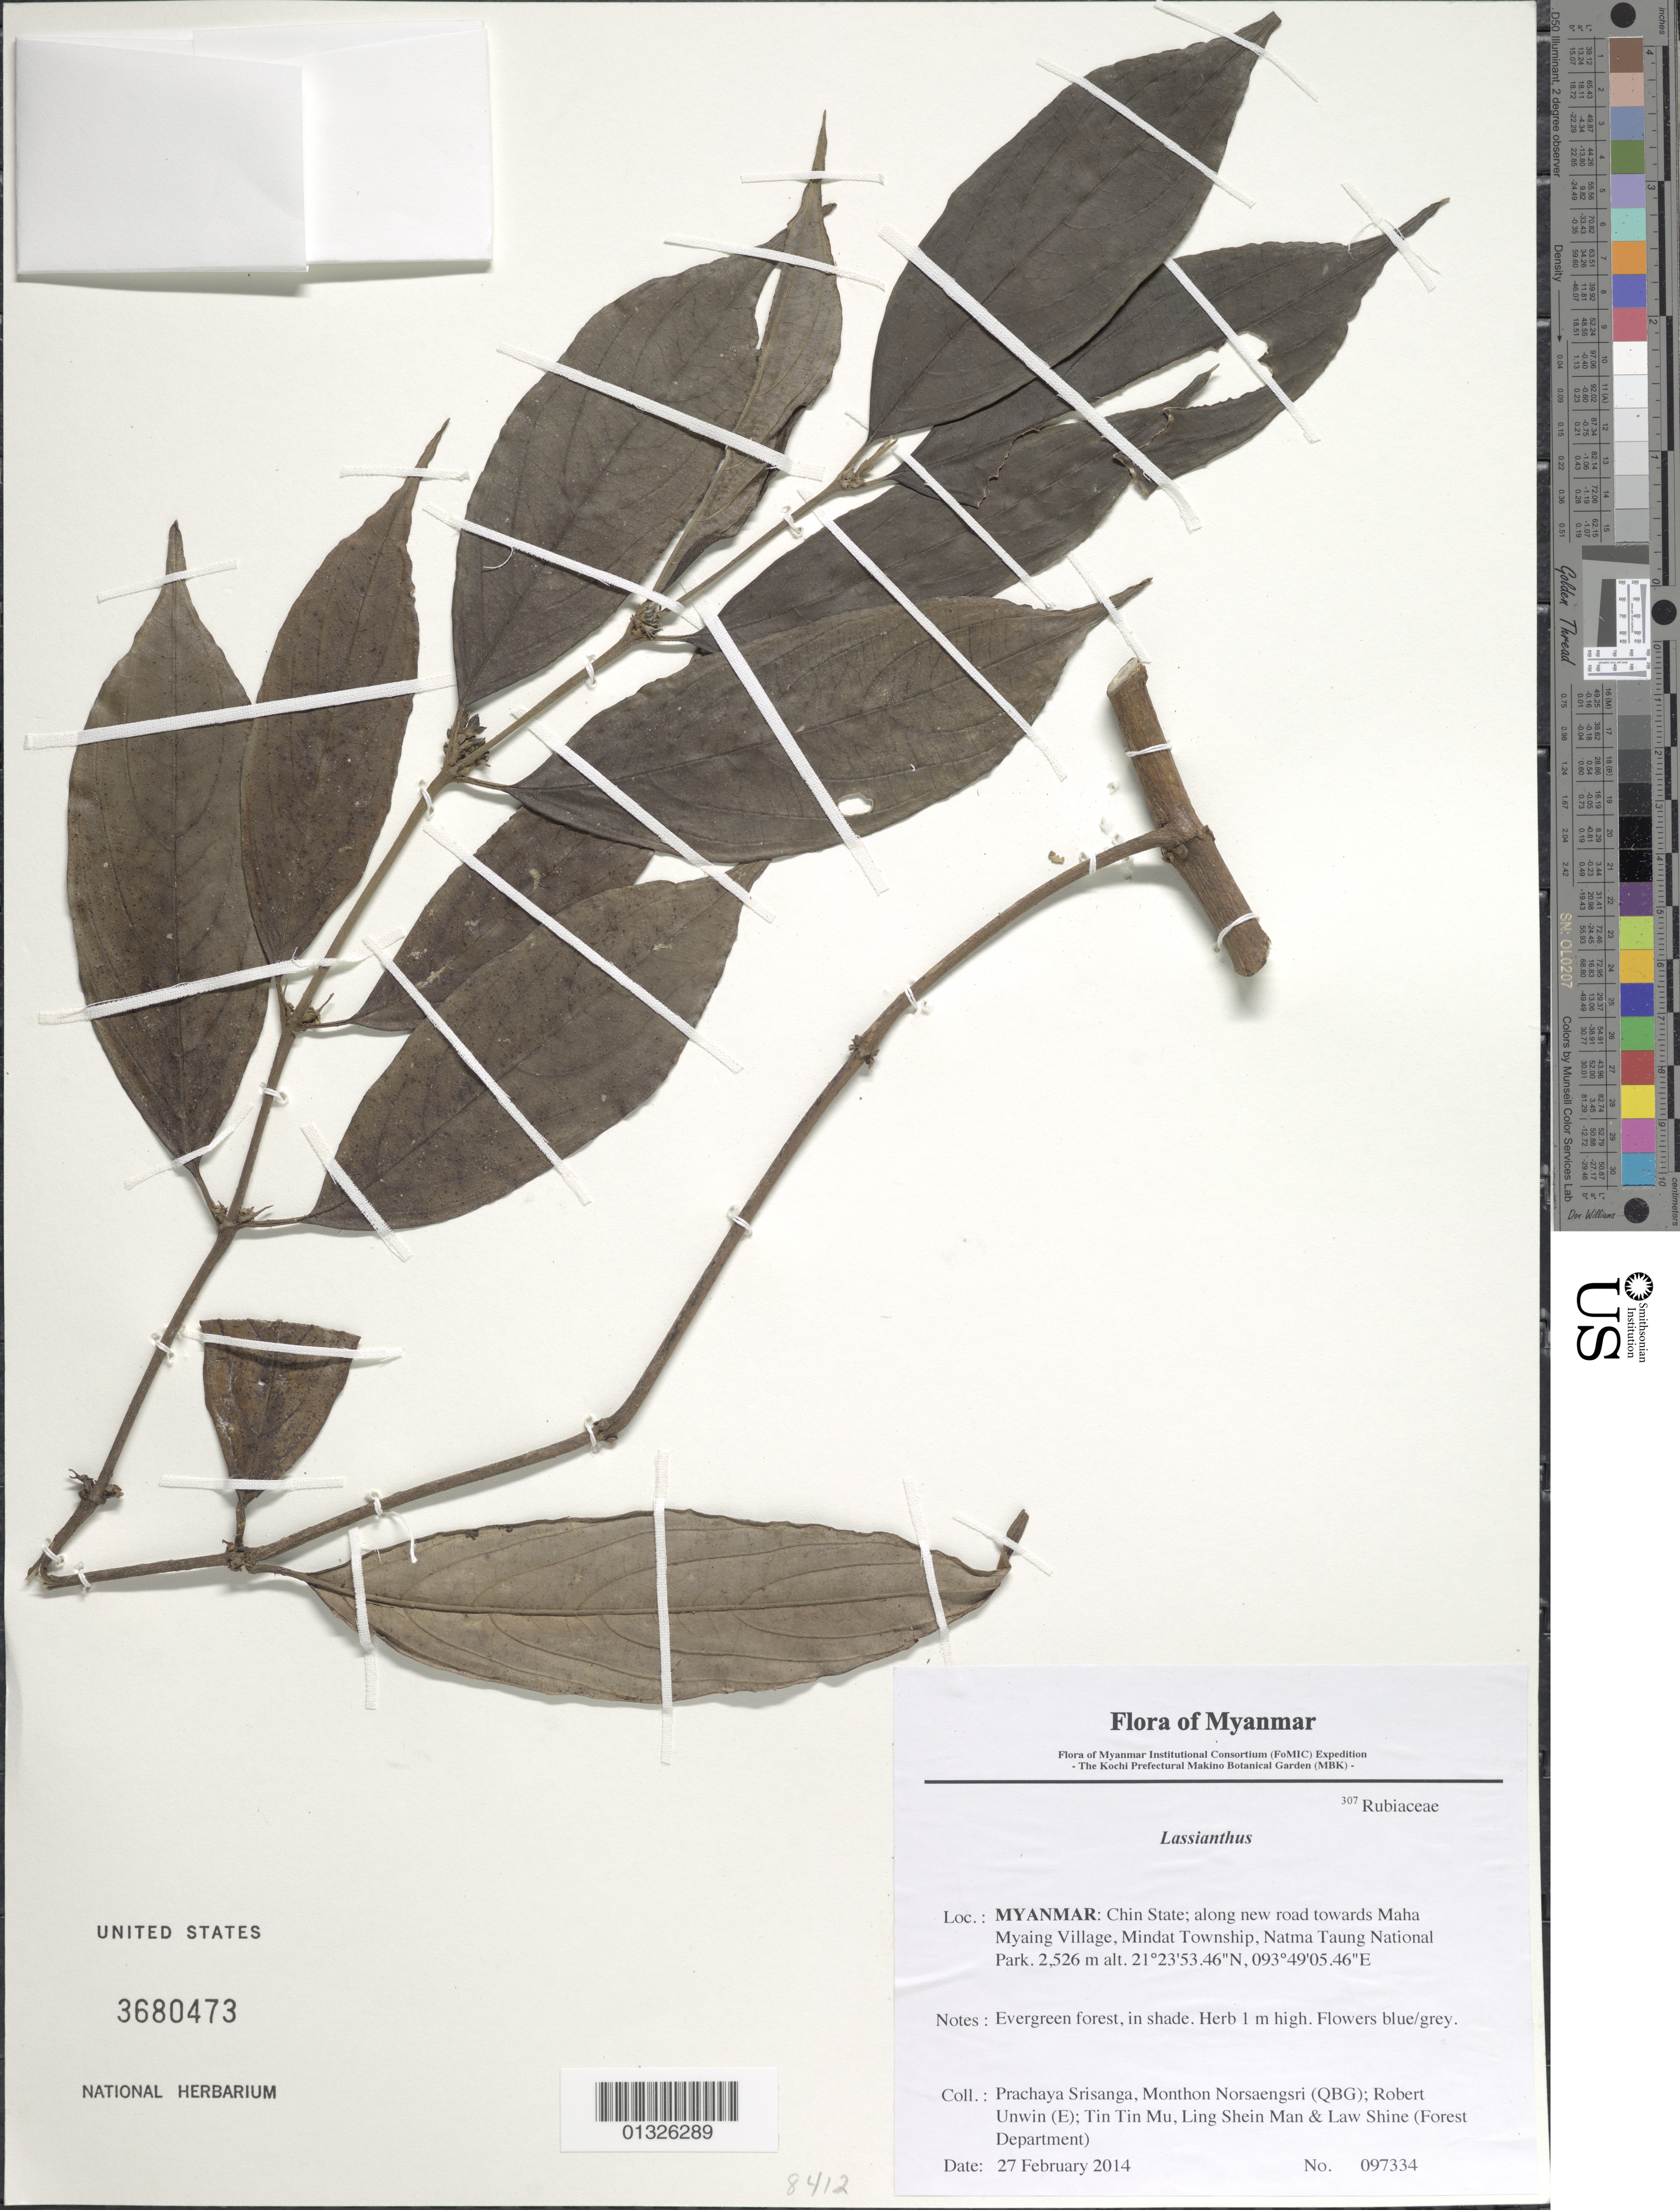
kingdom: Plantae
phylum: Tracheophyta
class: Magnoliopsida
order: Gentianales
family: Rubiaceae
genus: Lasianthus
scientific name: Lasianthus sp.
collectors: P. Srisanga, M. Norsaengsri, R. Unwin, Tin Tin Mu, Ling Shein Man & L. Shine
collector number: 97334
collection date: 2014-02-27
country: Myanmar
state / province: Chin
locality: Along new road towards Maha Myaing Village, Mindat Township, Natma Taung National Park.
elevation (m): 2526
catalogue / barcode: US 3680473